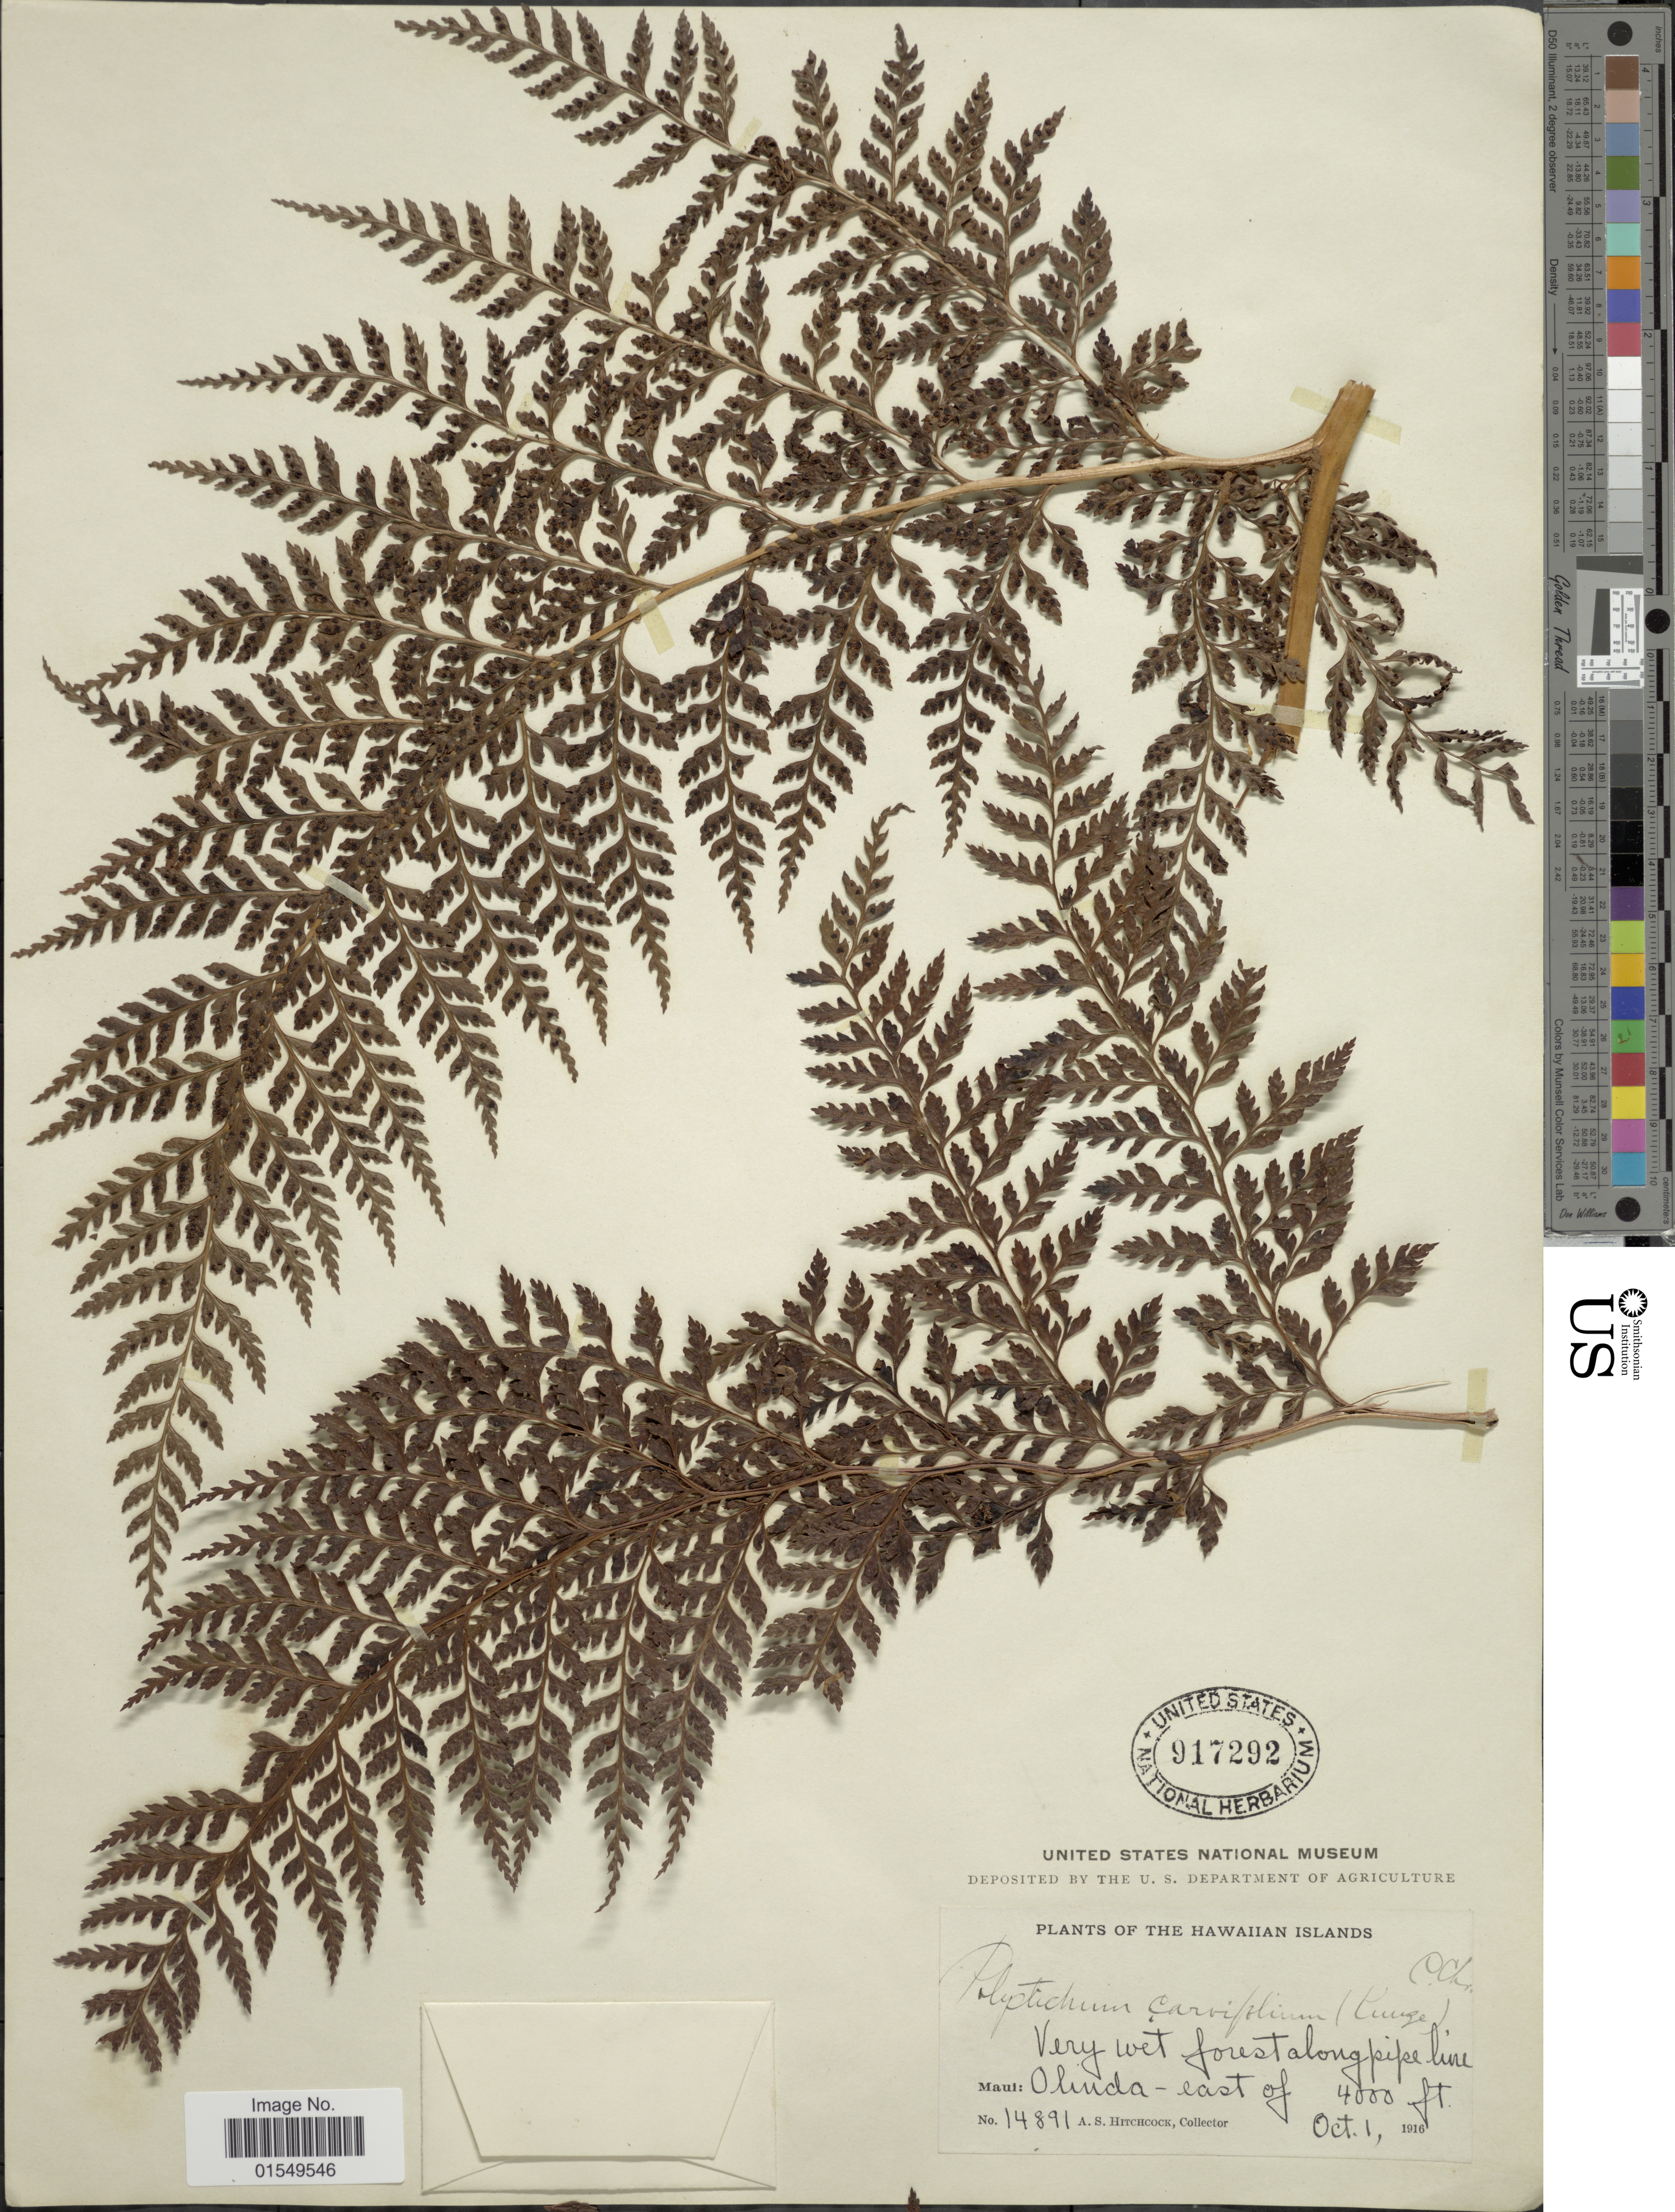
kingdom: Plantae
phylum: Tracheophyta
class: Polypodiopsida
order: Polypodiales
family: Dryopteridaceae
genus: Arachniodes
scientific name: Arachniodes sp.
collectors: A. S. Hitchcock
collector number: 14891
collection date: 1916-10-01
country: United States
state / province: Hawaii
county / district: Maui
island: Maui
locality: Hawaiian Islands, Olinda-east of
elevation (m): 1219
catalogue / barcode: US 917292